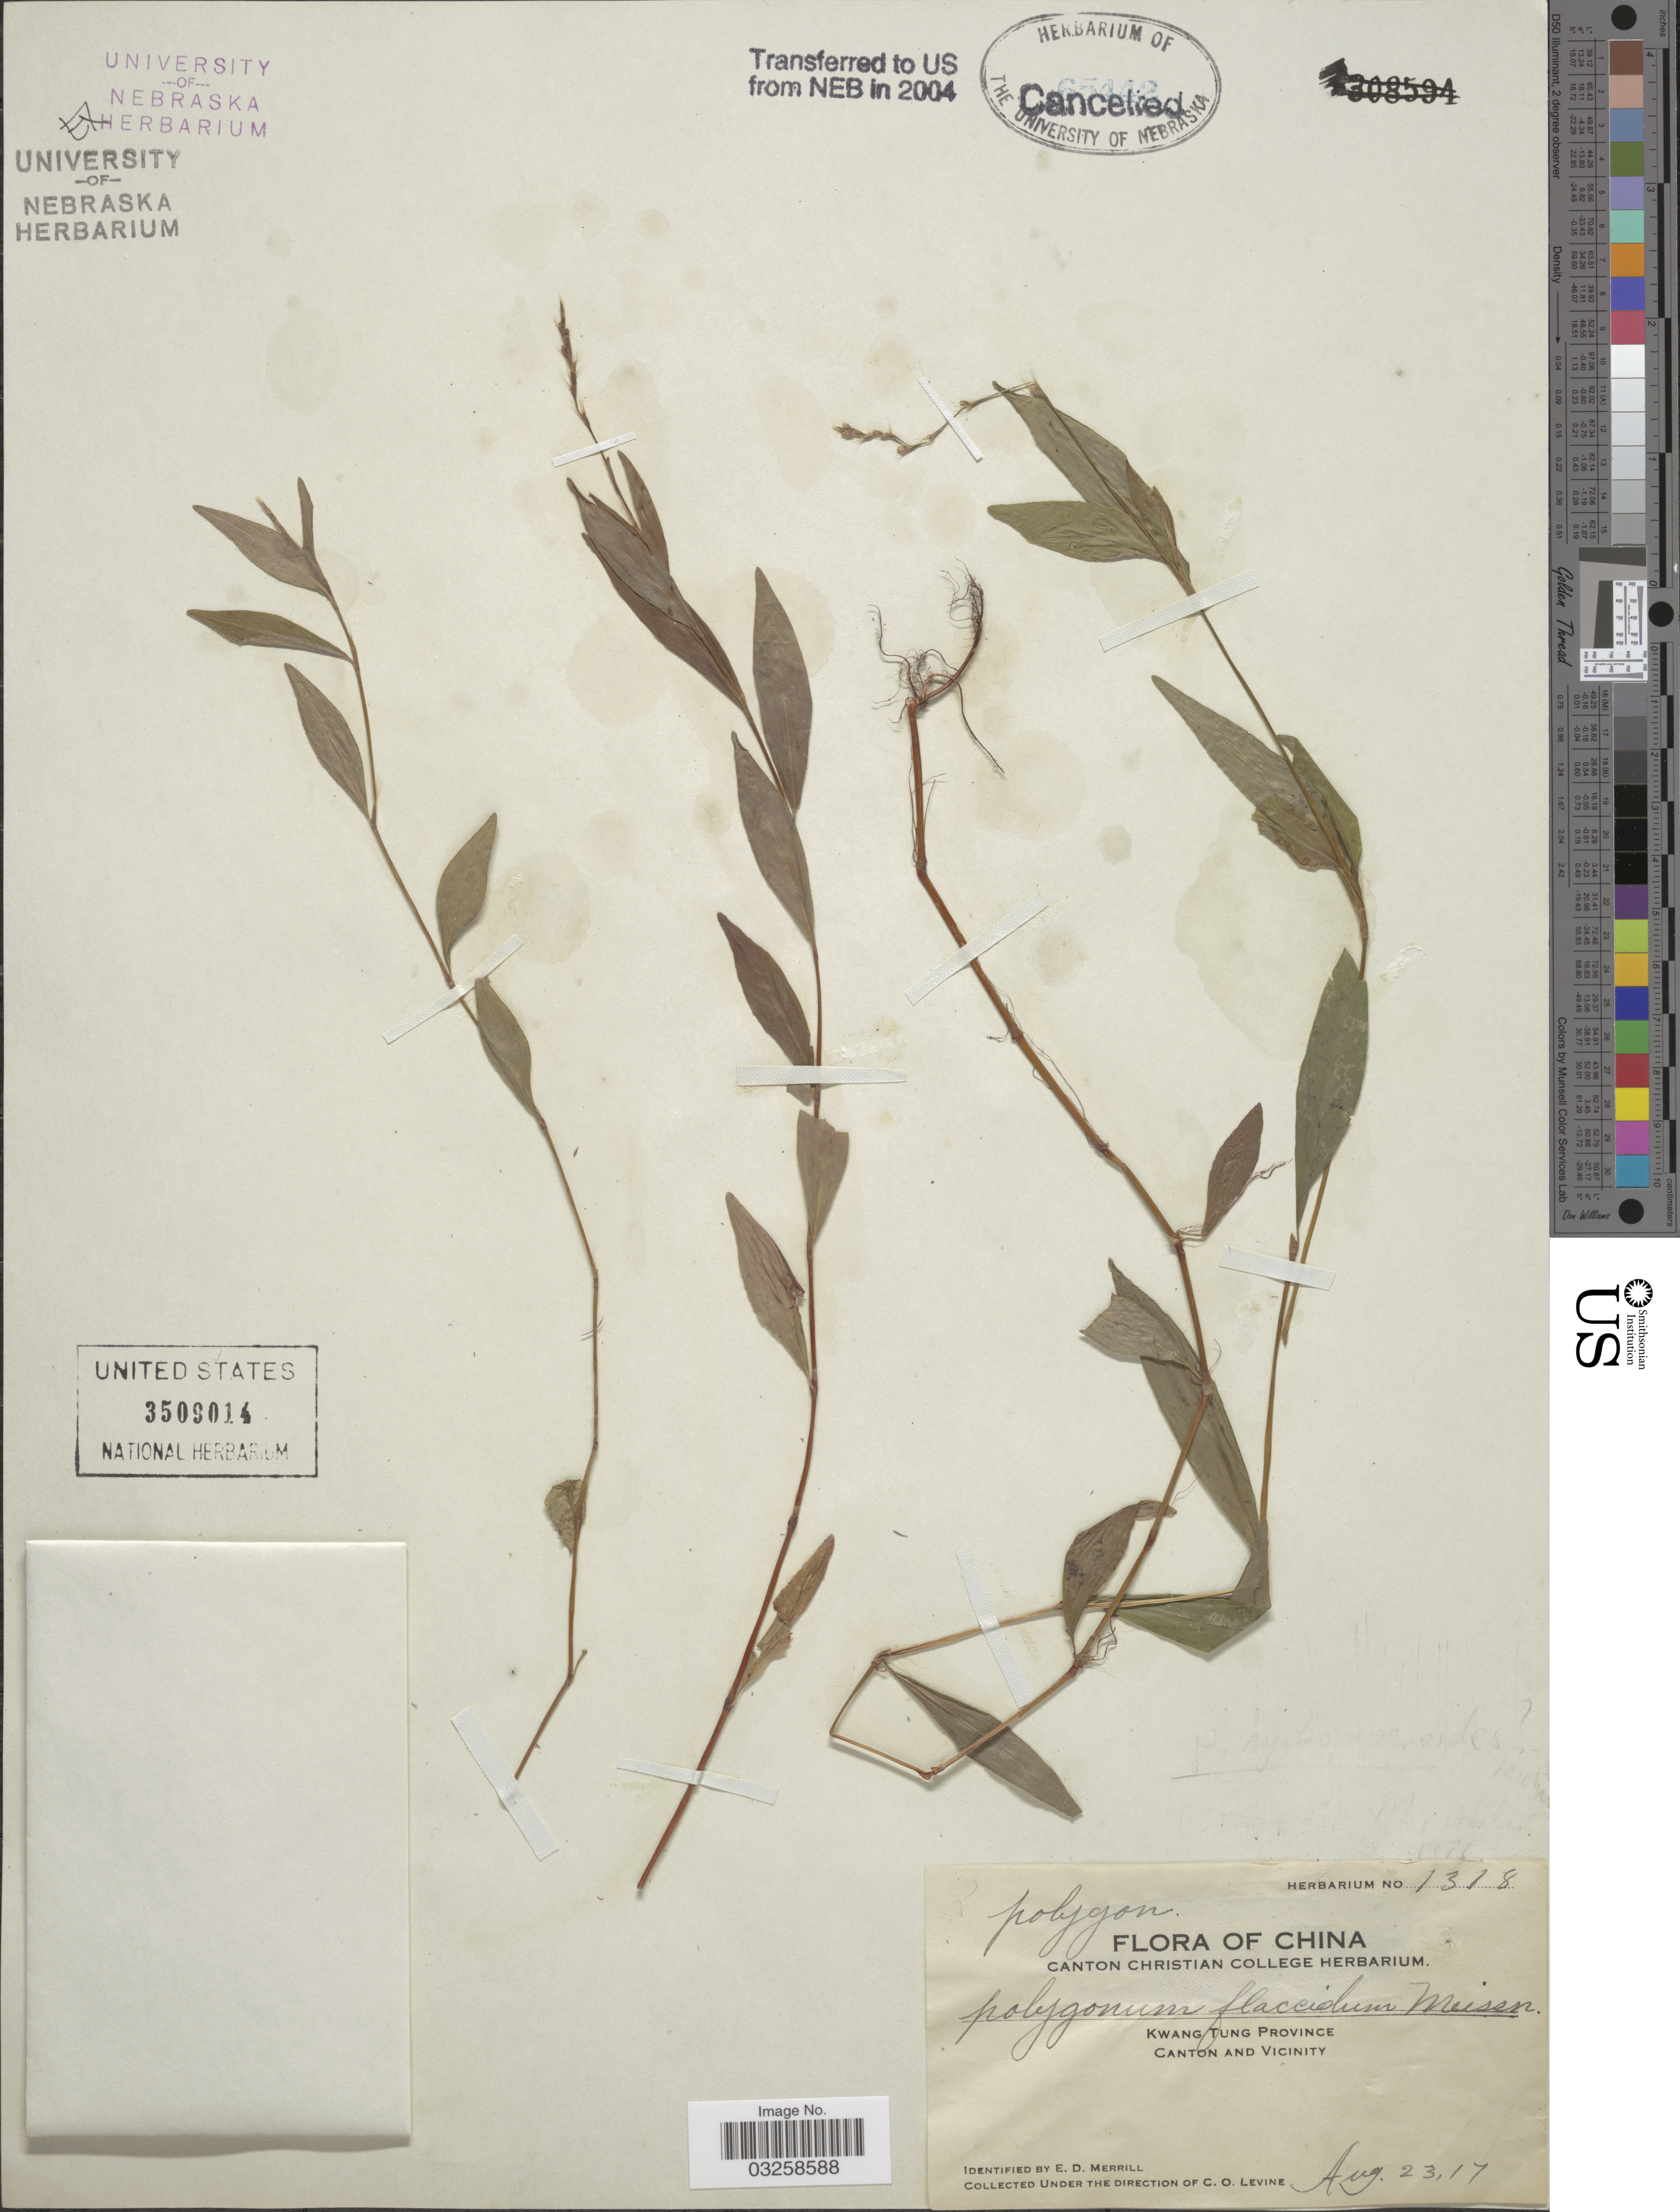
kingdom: Plantae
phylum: Tracheophyta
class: Magnoliopsida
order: Caryophyllales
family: Polygonaceae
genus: Polygonum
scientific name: Polygonum hydropiper var. hydropiper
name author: L.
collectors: E. D. Merrill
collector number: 1318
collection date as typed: Transcribed d/m/y: 23/8/17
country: China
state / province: Guangdong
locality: Kwang Tung Province. Canton and Vicinity.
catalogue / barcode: US 3509014